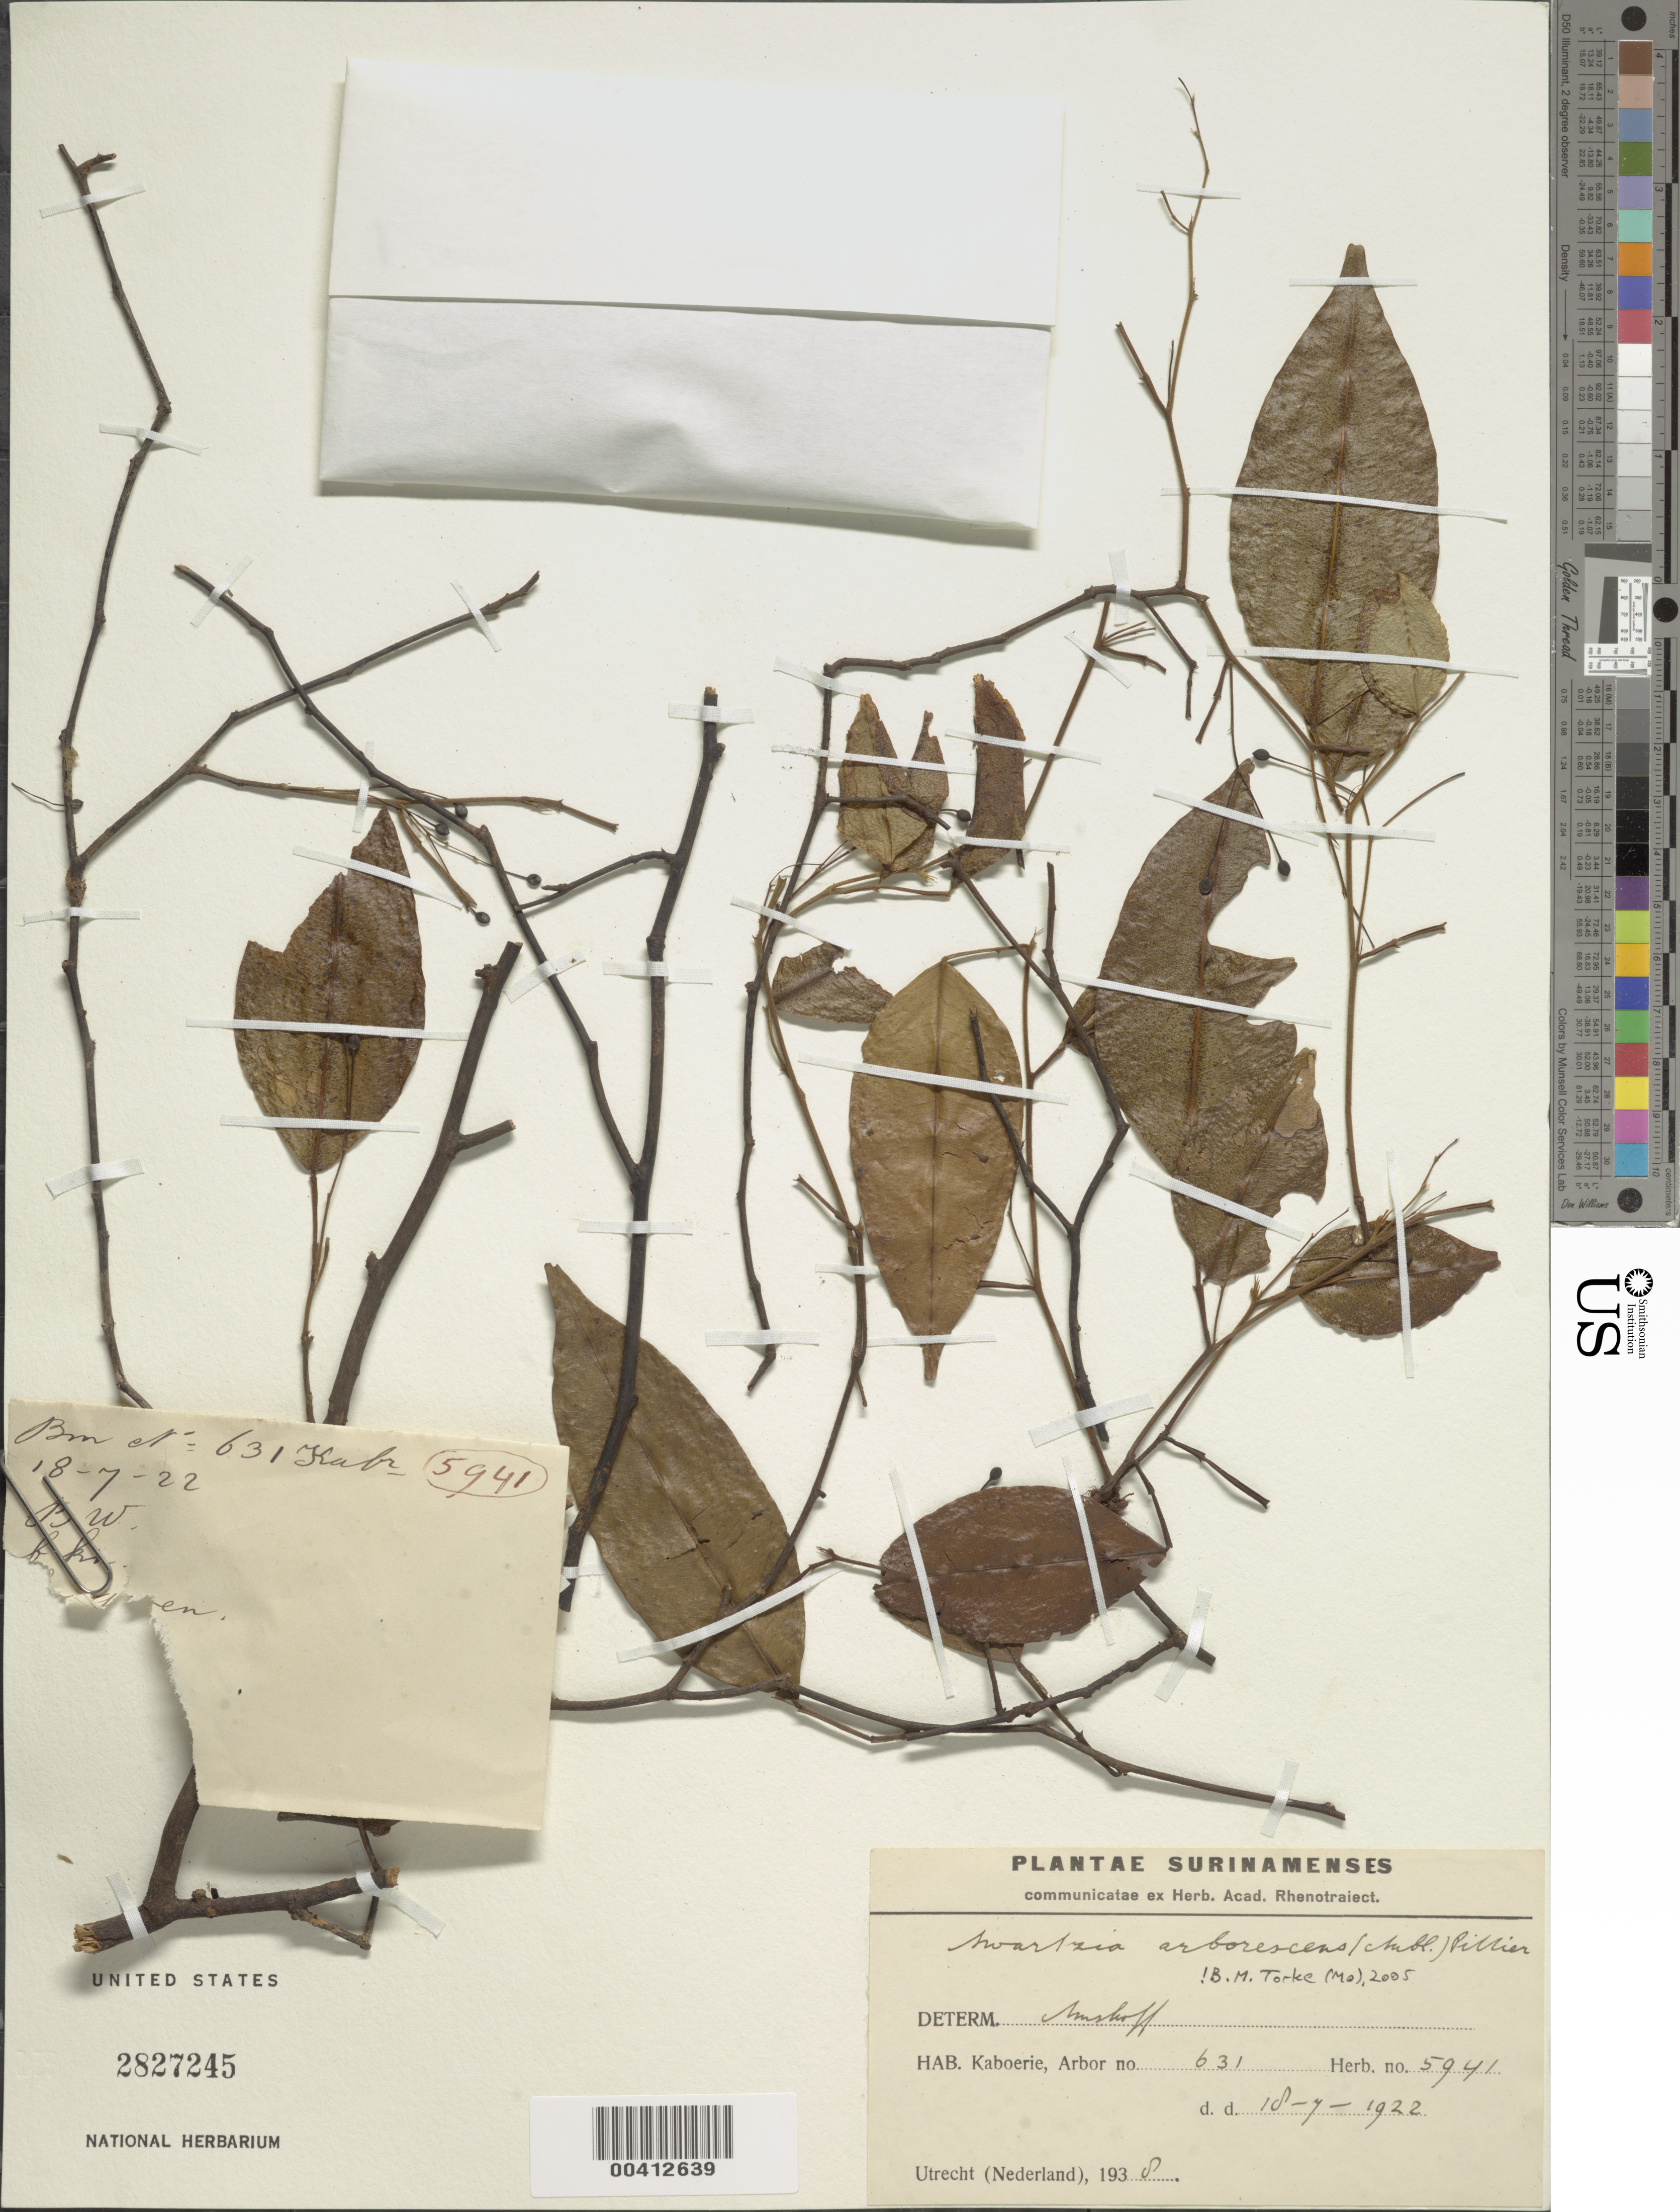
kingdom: Plantae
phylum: Tracheophyta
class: Magnoliopsida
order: Fabales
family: Fabaceae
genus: Swartzia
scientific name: Swartzia arborescens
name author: (Aubl.) Pittier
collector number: Herb. 5941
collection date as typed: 18 Jul 1922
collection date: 1922-07-18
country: Suriname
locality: Kaboerie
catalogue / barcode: US 2827245